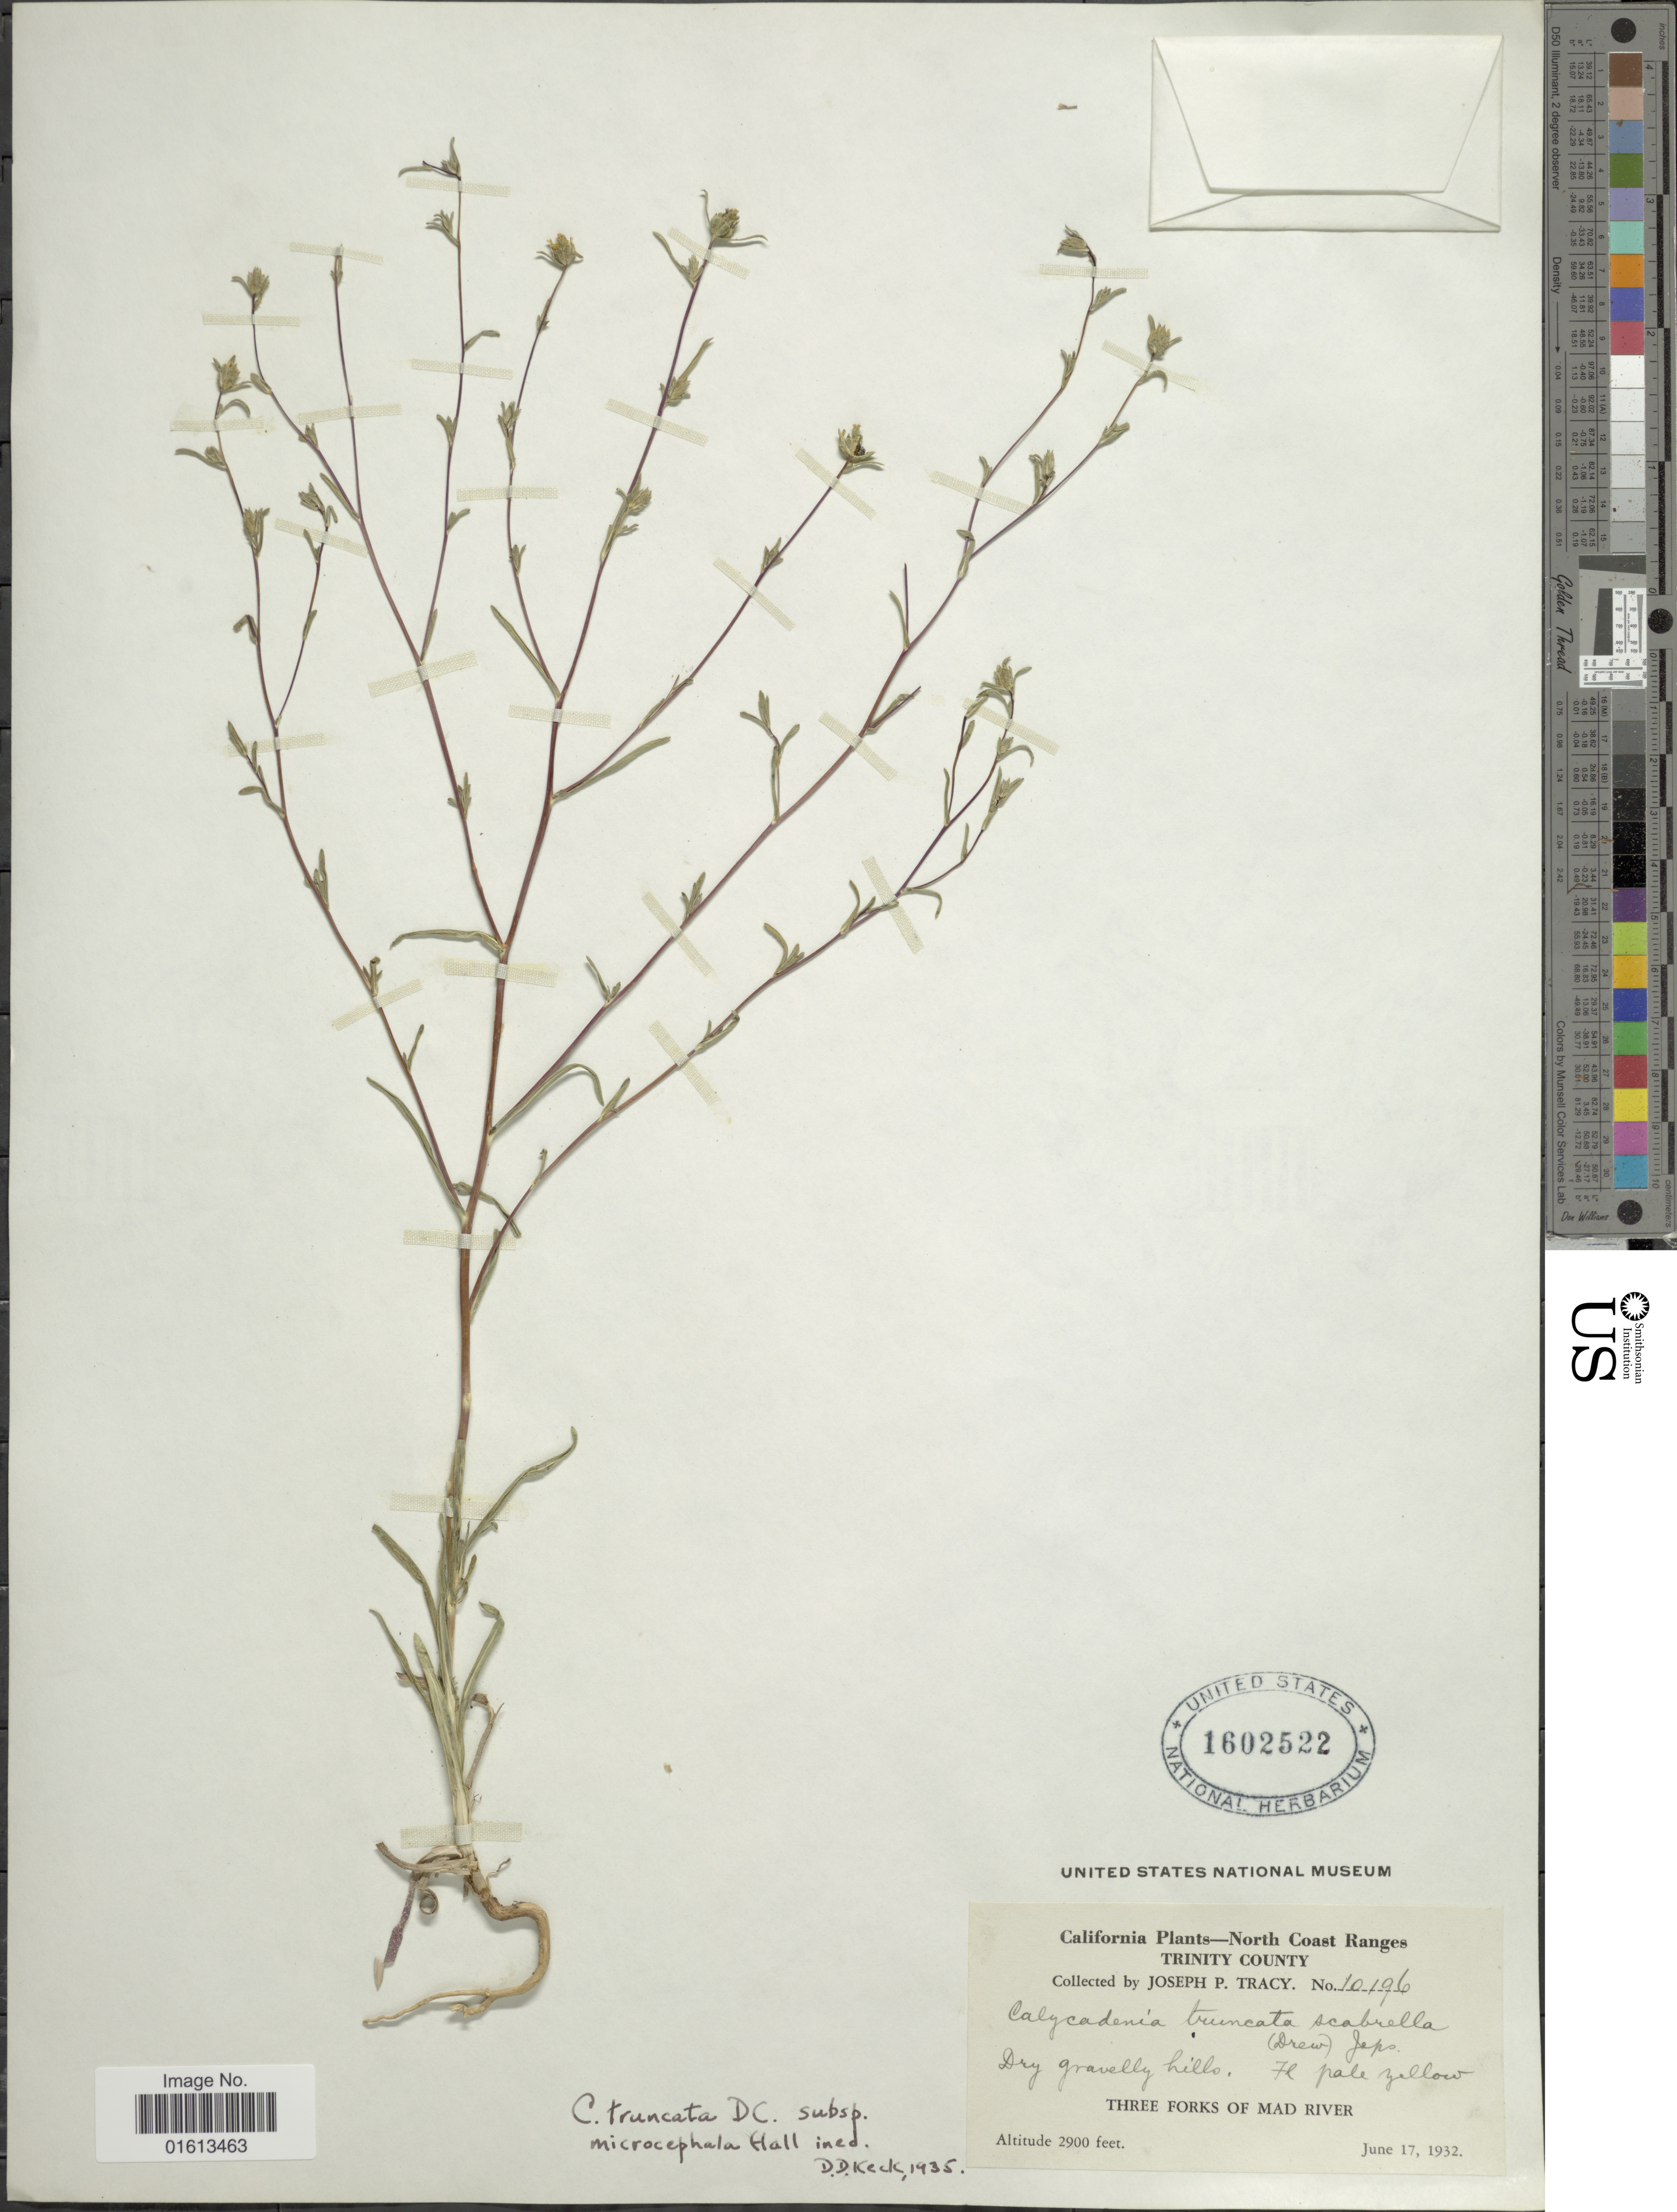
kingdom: Plantae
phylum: Tracheophyta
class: Magnoliopsida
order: Asterales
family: Asteraceae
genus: Calycadenia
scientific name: Calycadenia truncata subsp. truncata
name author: DC.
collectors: J. Tracy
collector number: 10196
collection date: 1932-06-17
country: United States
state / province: California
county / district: Trinity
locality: North Coast Ranges, Trinity County, Three Forks of Mad River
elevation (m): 884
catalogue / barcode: US 1602522